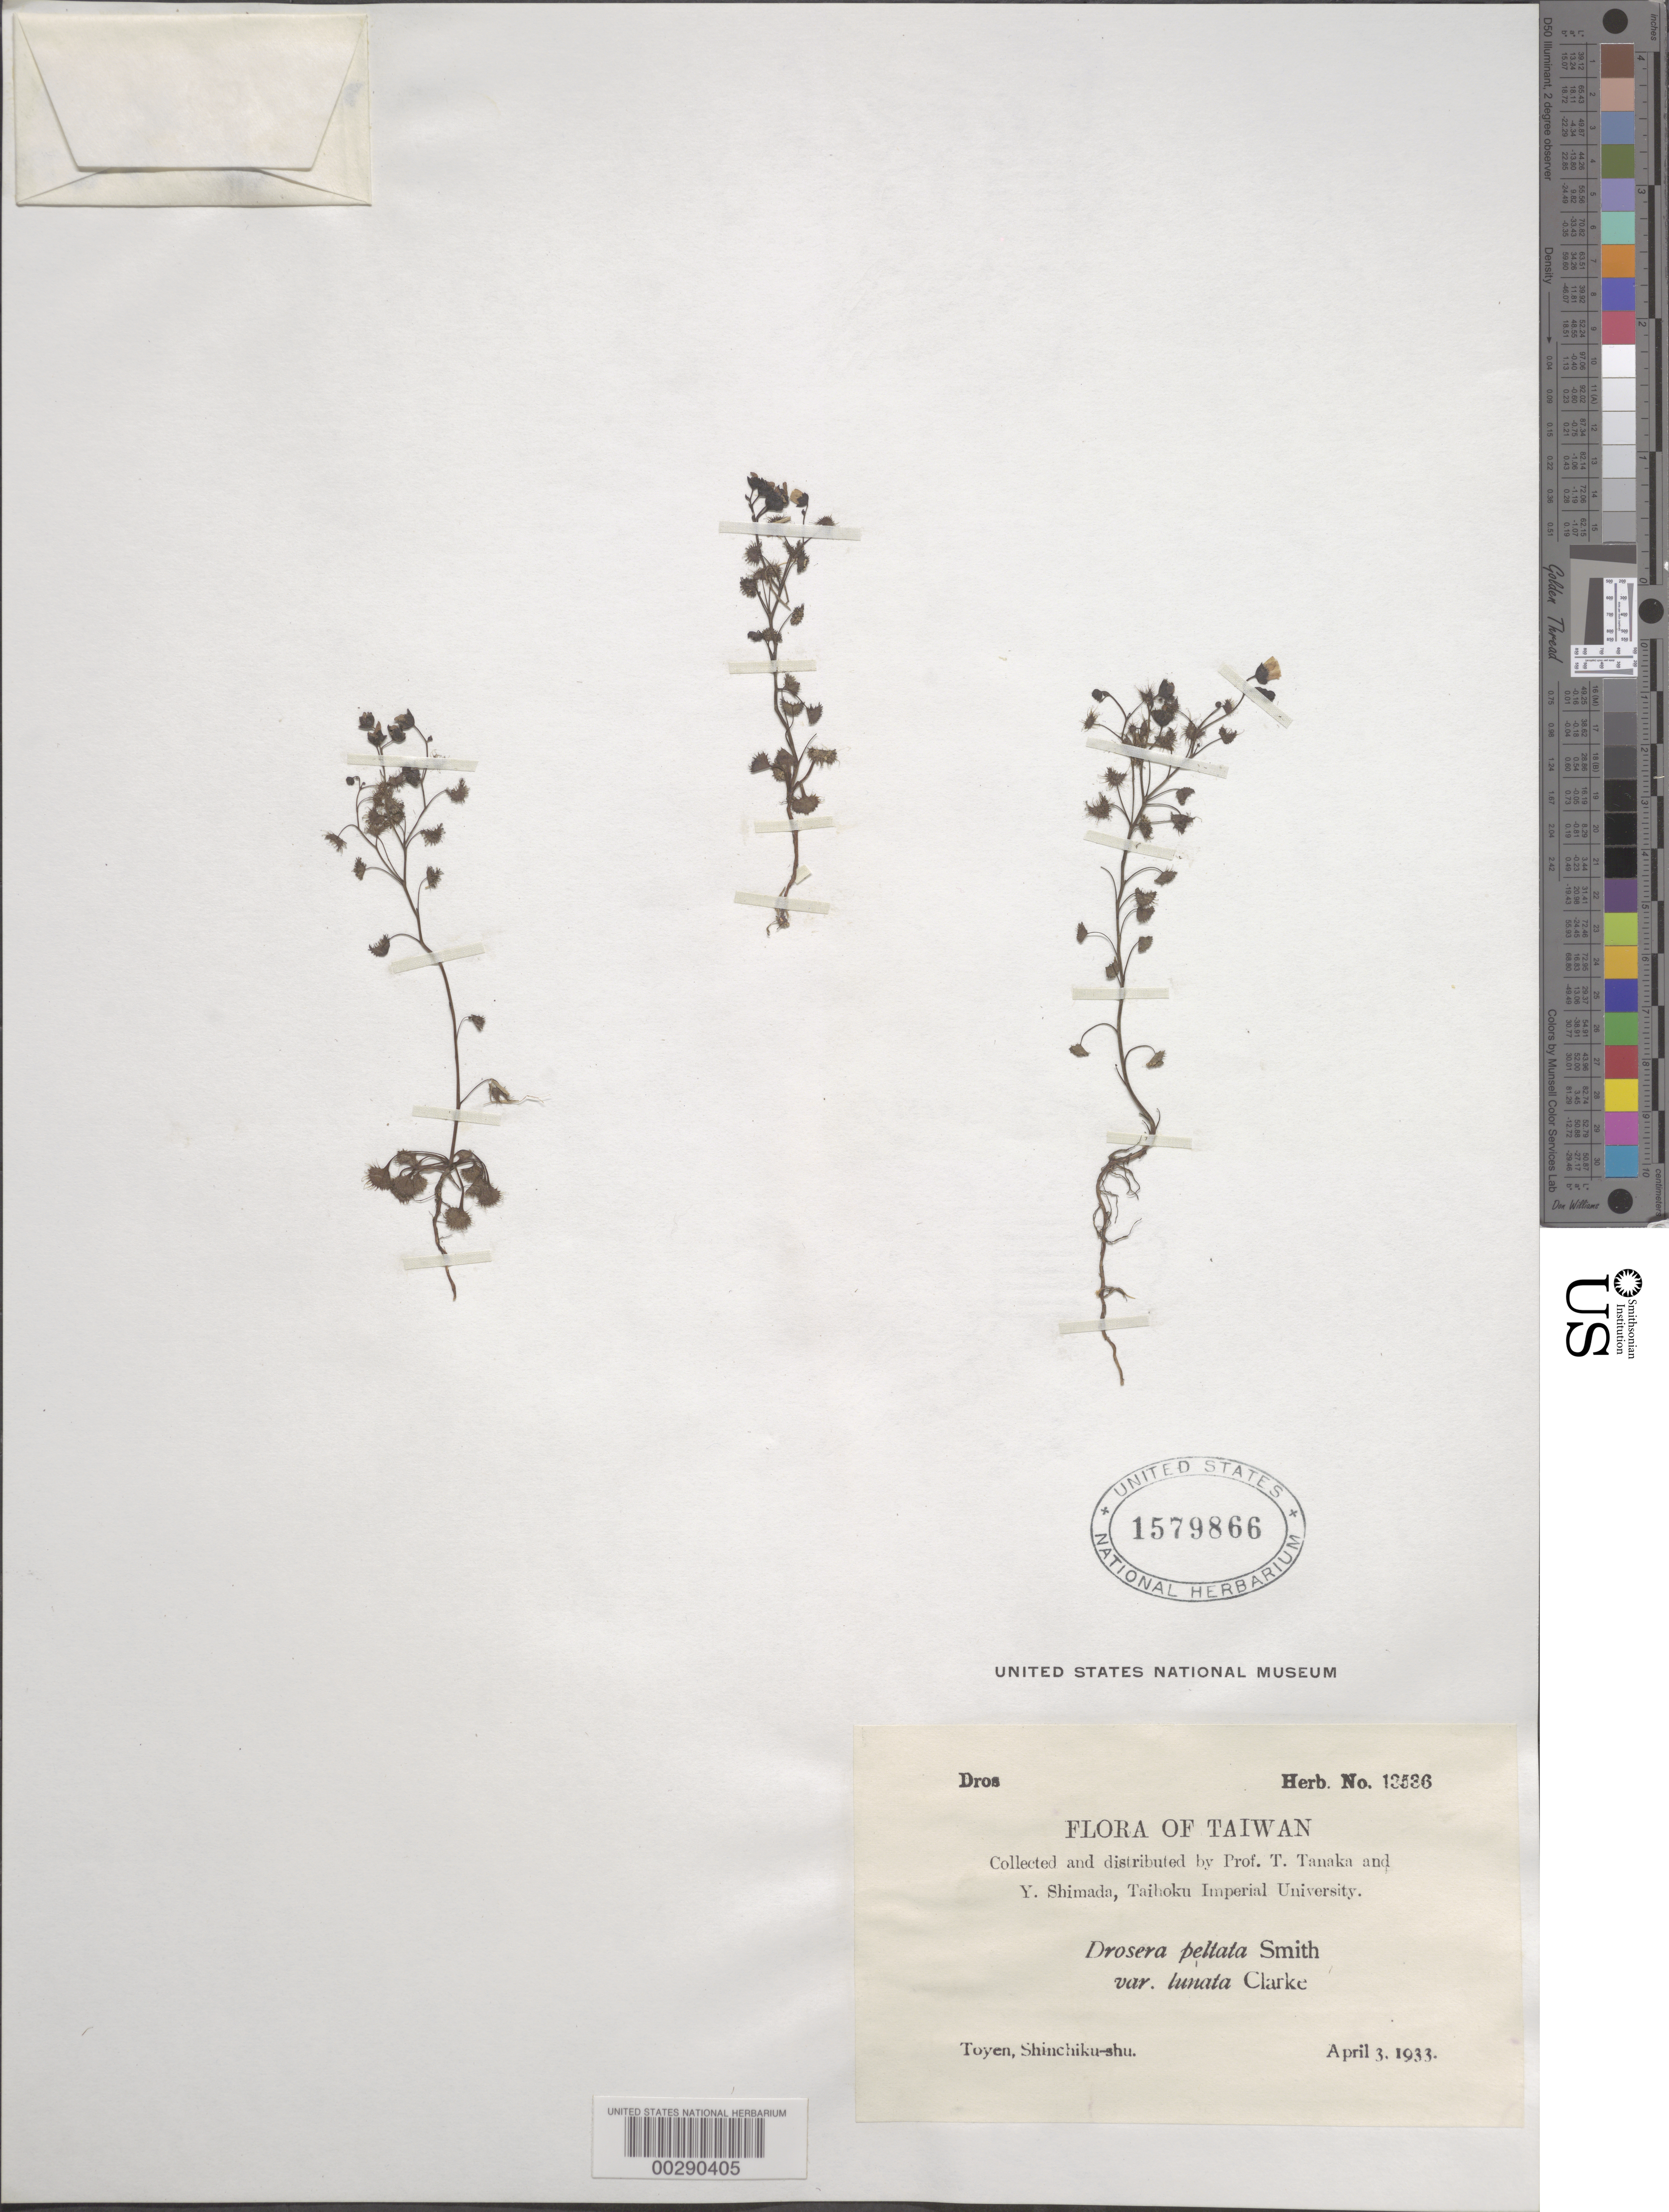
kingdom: Plantae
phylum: Tracheophyta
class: Magnoliopsida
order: Caryophyllales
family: Droseraceae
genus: Drosera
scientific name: Drosera peltata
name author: Sm. ex Willd.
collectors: T. Tanaka & Y. Shimada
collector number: Herb. No. 12536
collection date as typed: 03 Apr 1933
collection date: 1933-04-03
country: Taiwan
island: Taiwan [Formosa]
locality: Toyen, shinchiku-shu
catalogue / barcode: US 1579866